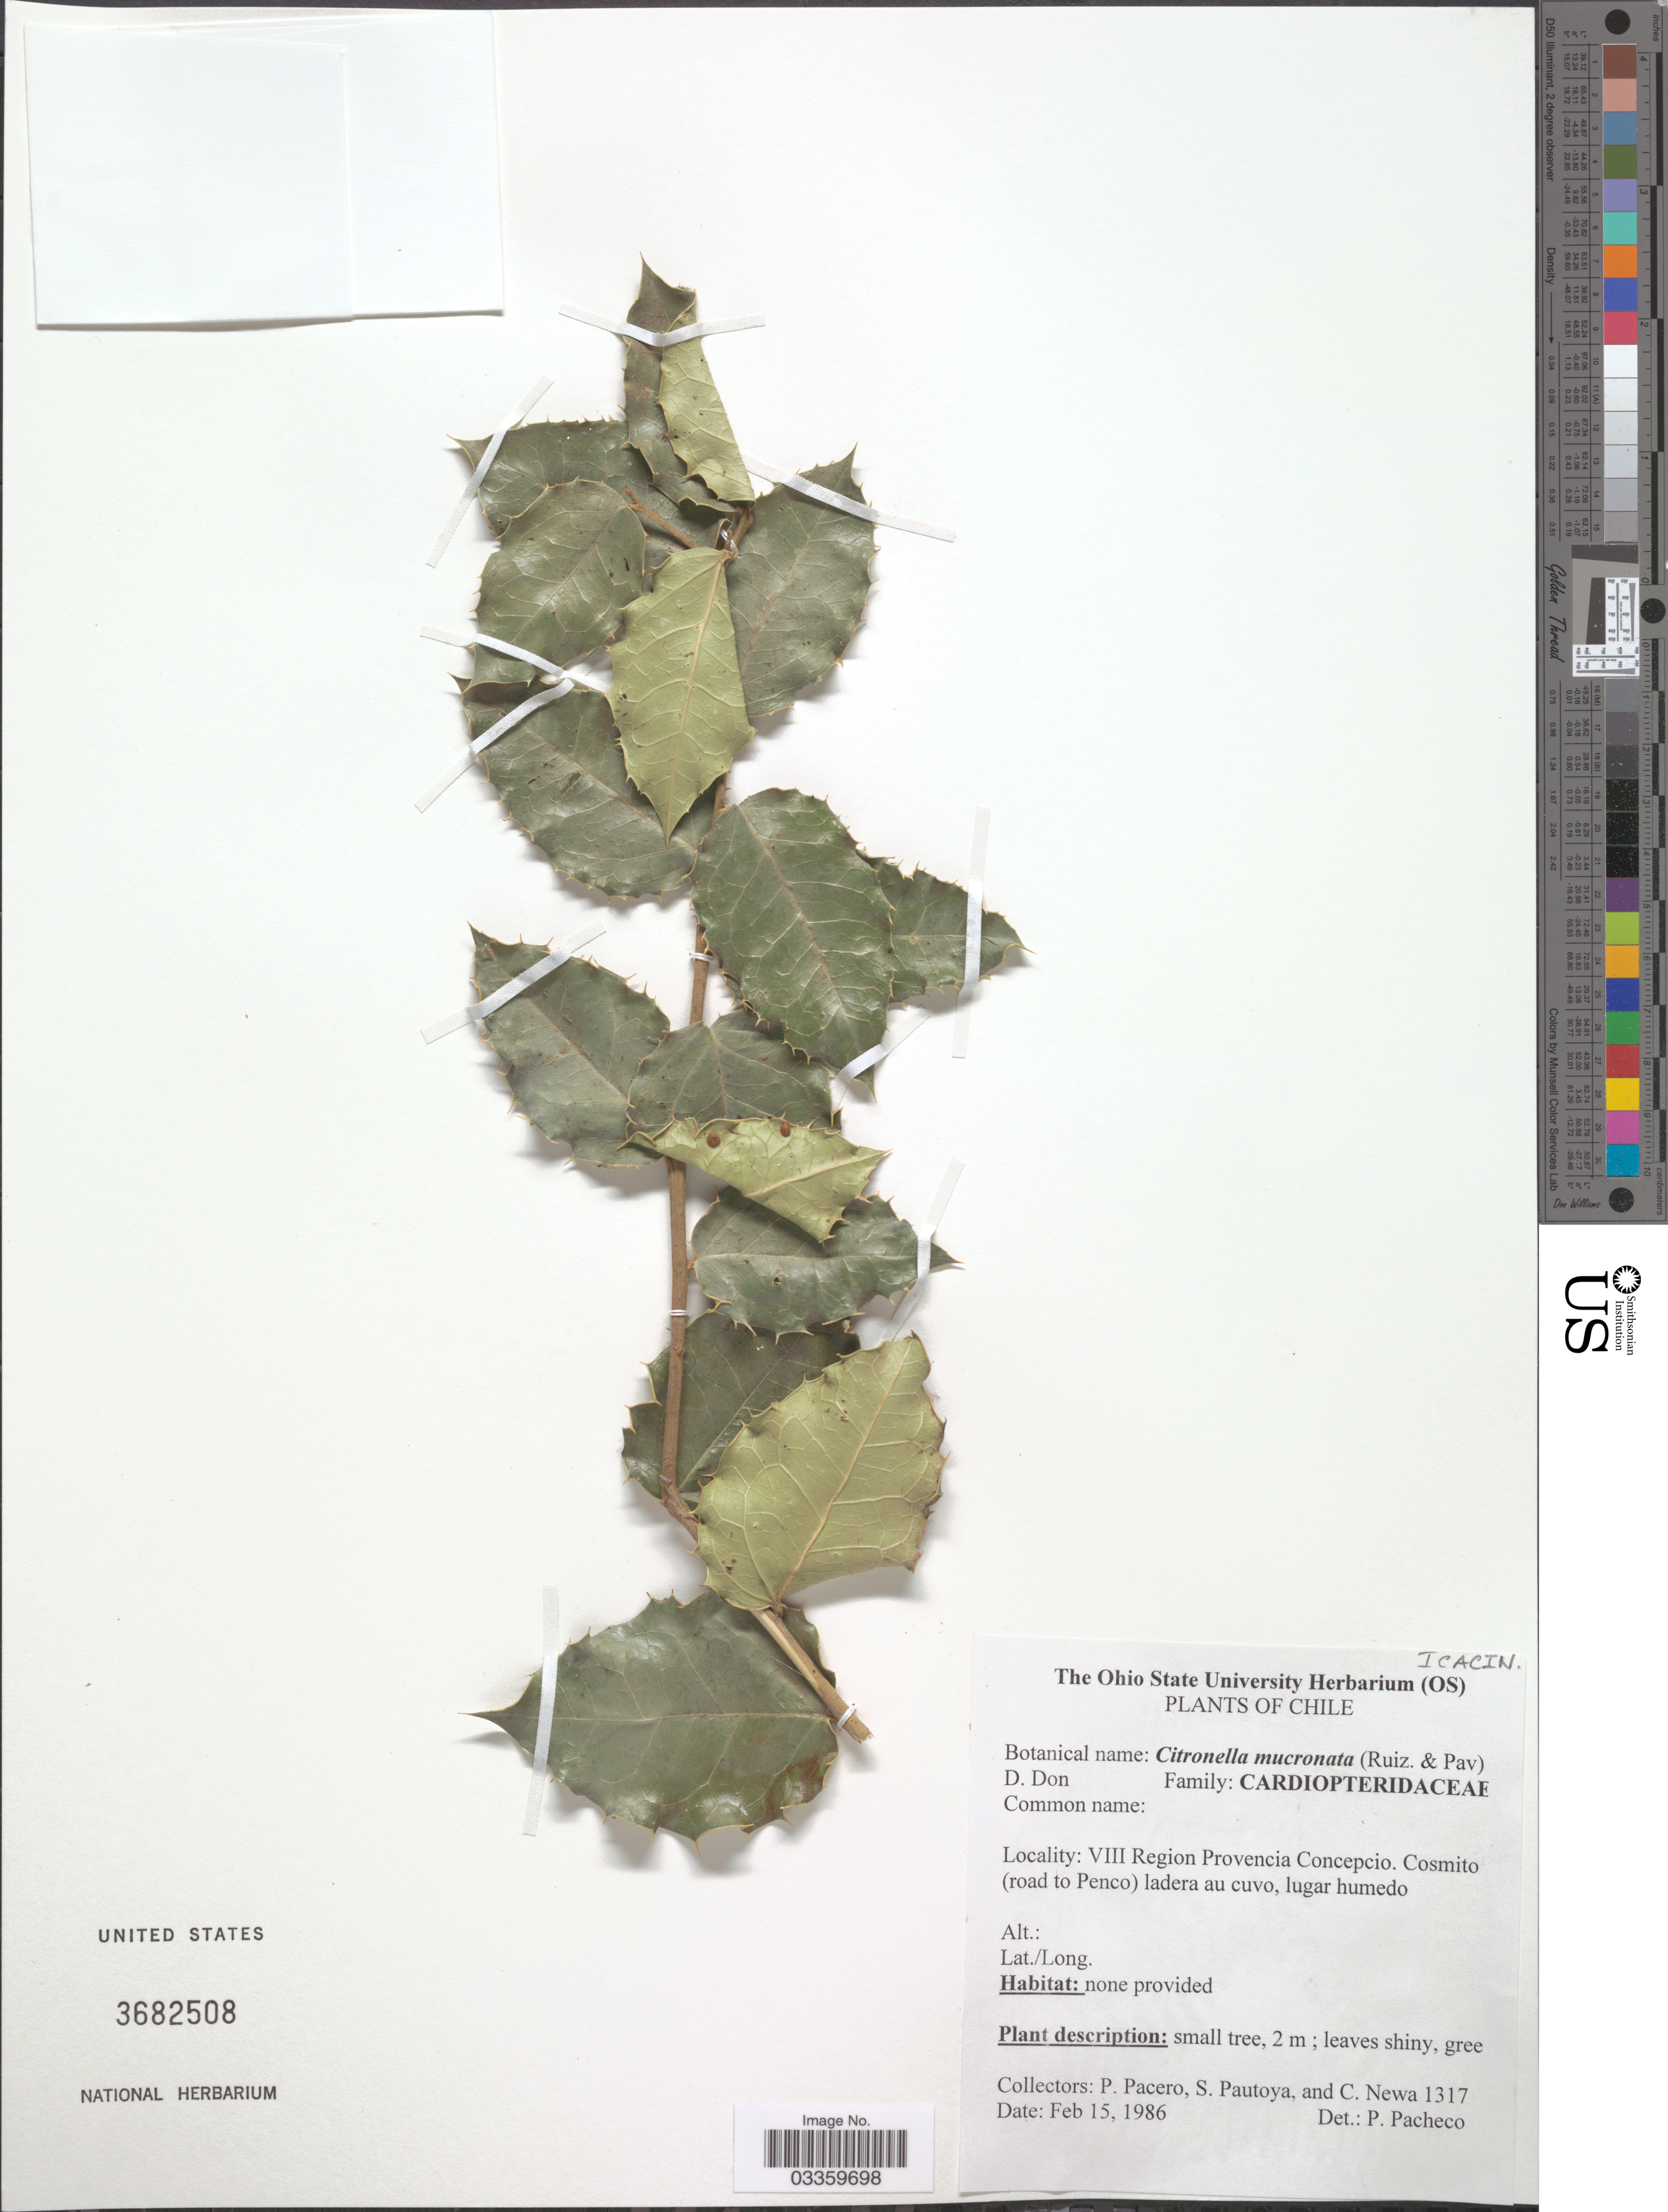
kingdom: Plantae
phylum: Tracheophyta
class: Magnoliopsida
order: Cardiopteridales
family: Cardiopteridaceae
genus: Citronella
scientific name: Citronella mucronata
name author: (Ruiz & Pav.) D. Don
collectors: P. Pacero, S. Pautoya & C. Newa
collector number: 1317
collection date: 1986-02-15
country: Chile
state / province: Bio-Bío (VIII)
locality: VIII Region Provencia Concepcio. Cosmito (road to Penco) ladera au cuvo, lugar humedo.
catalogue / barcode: US 3682508